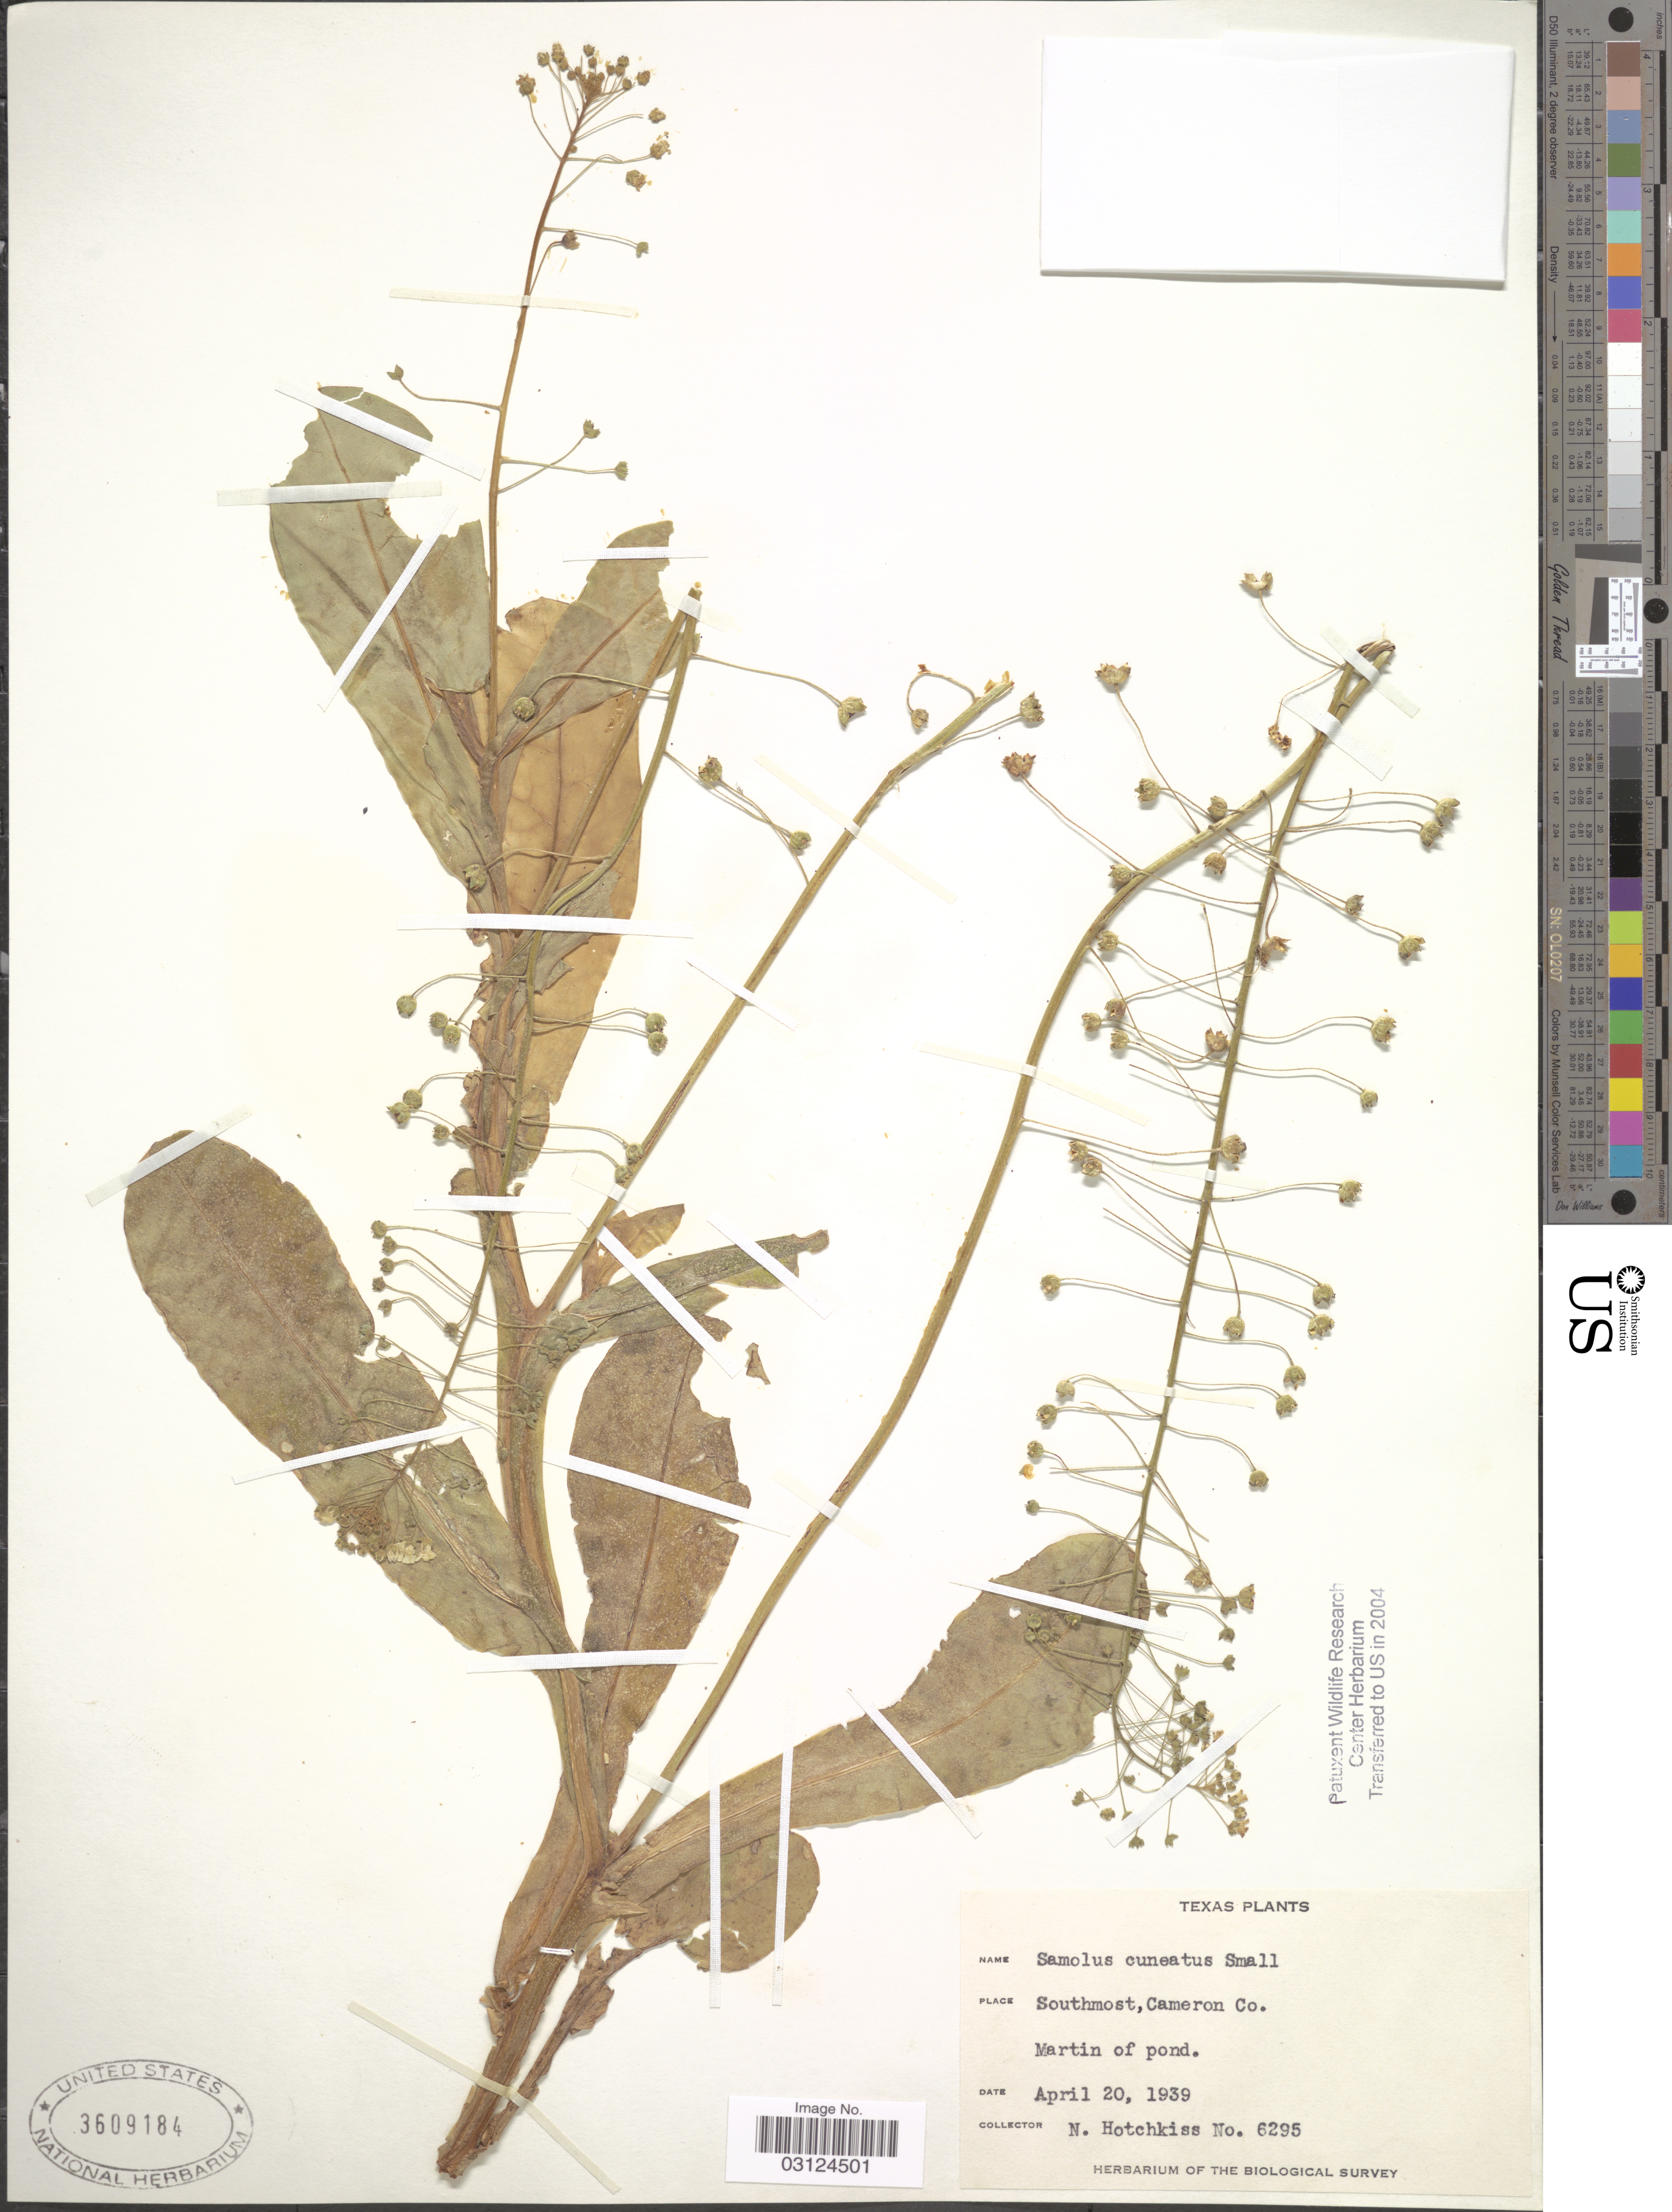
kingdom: Plantae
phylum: Tracheophyta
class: Magnoliopsida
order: Ericales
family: Primulaceae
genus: Samolus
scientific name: Samolus ebracteatus subsp. cuneatus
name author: (Small) R. Knuth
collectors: N. Hotchkiss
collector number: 6295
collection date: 1939-04-20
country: United States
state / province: Texas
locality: Southmost, Cameron Co., Martin of pond.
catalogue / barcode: US 3609184